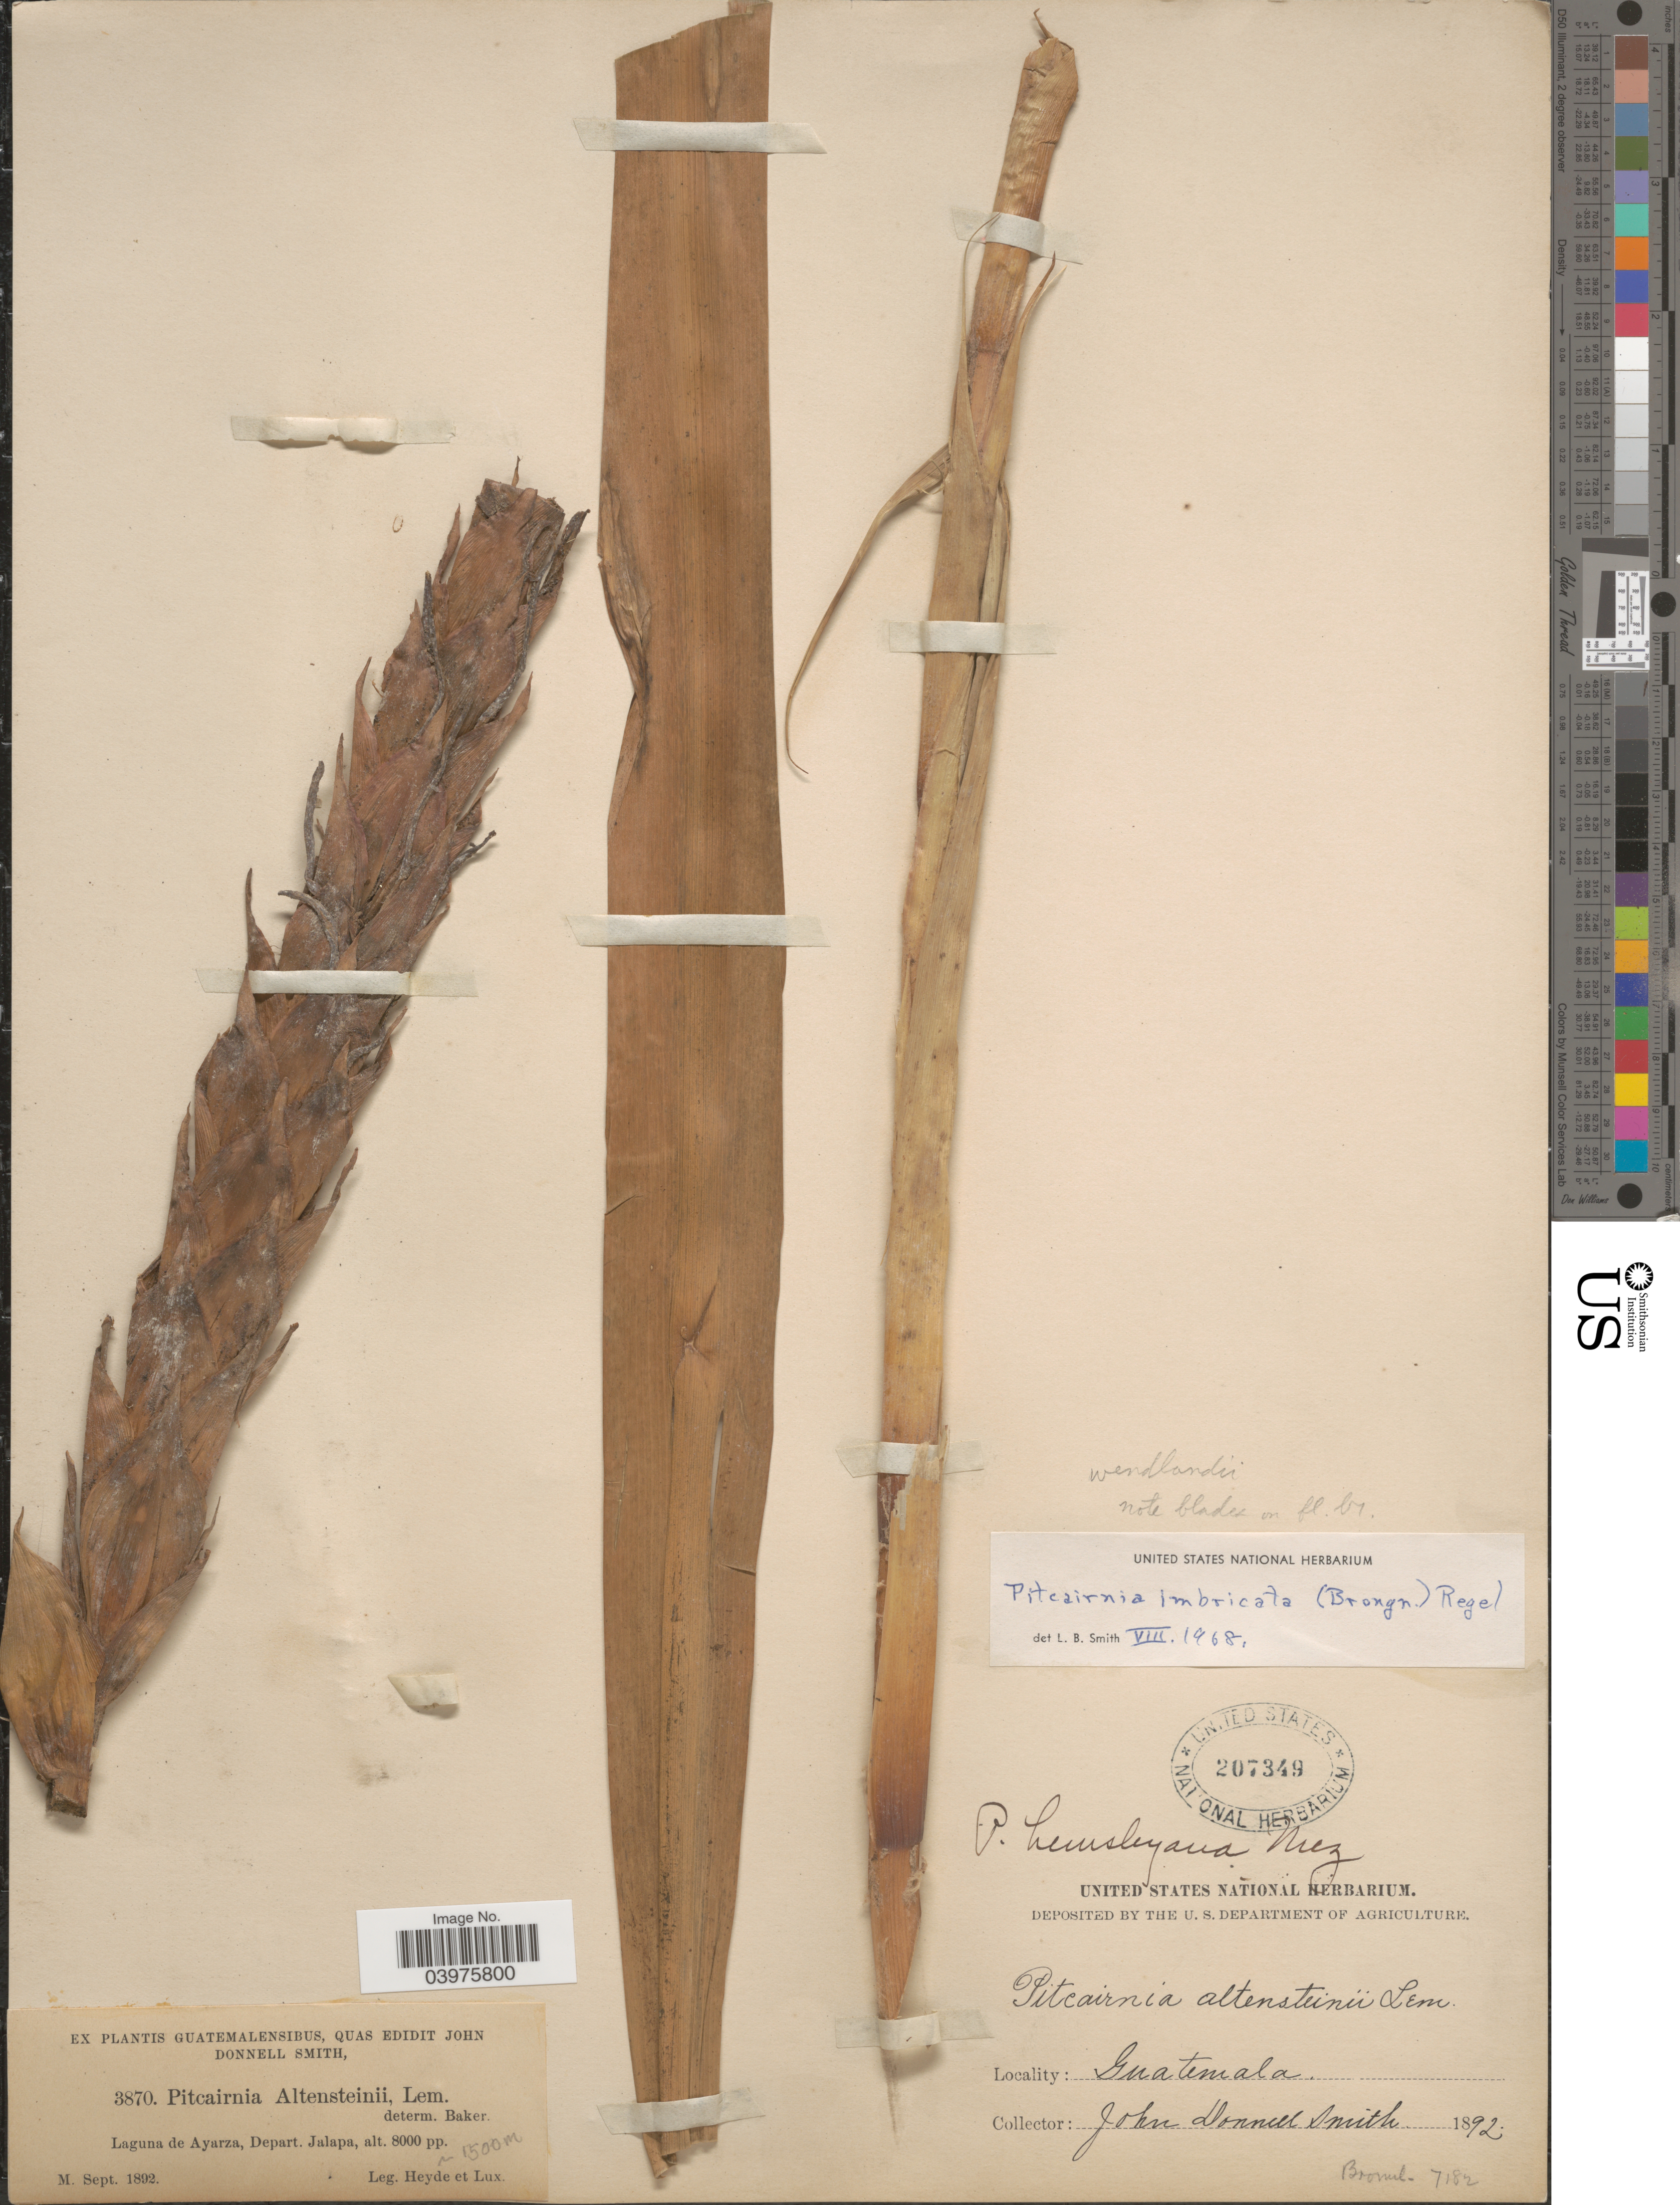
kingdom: Plantae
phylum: Tracheophyta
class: Liliopsida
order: Poales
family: Bromeliaceae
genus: Pitcairnia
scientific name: Pitcairnia wendlandii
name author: Baker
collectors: Heyde, Lux & J. Donnell Smith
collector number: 3870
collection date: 1892-09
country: Guatemala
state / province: Jalapa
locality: Laguna de Ayarza, Depart. Jalapa.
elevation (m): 1500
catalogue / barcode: US 207349